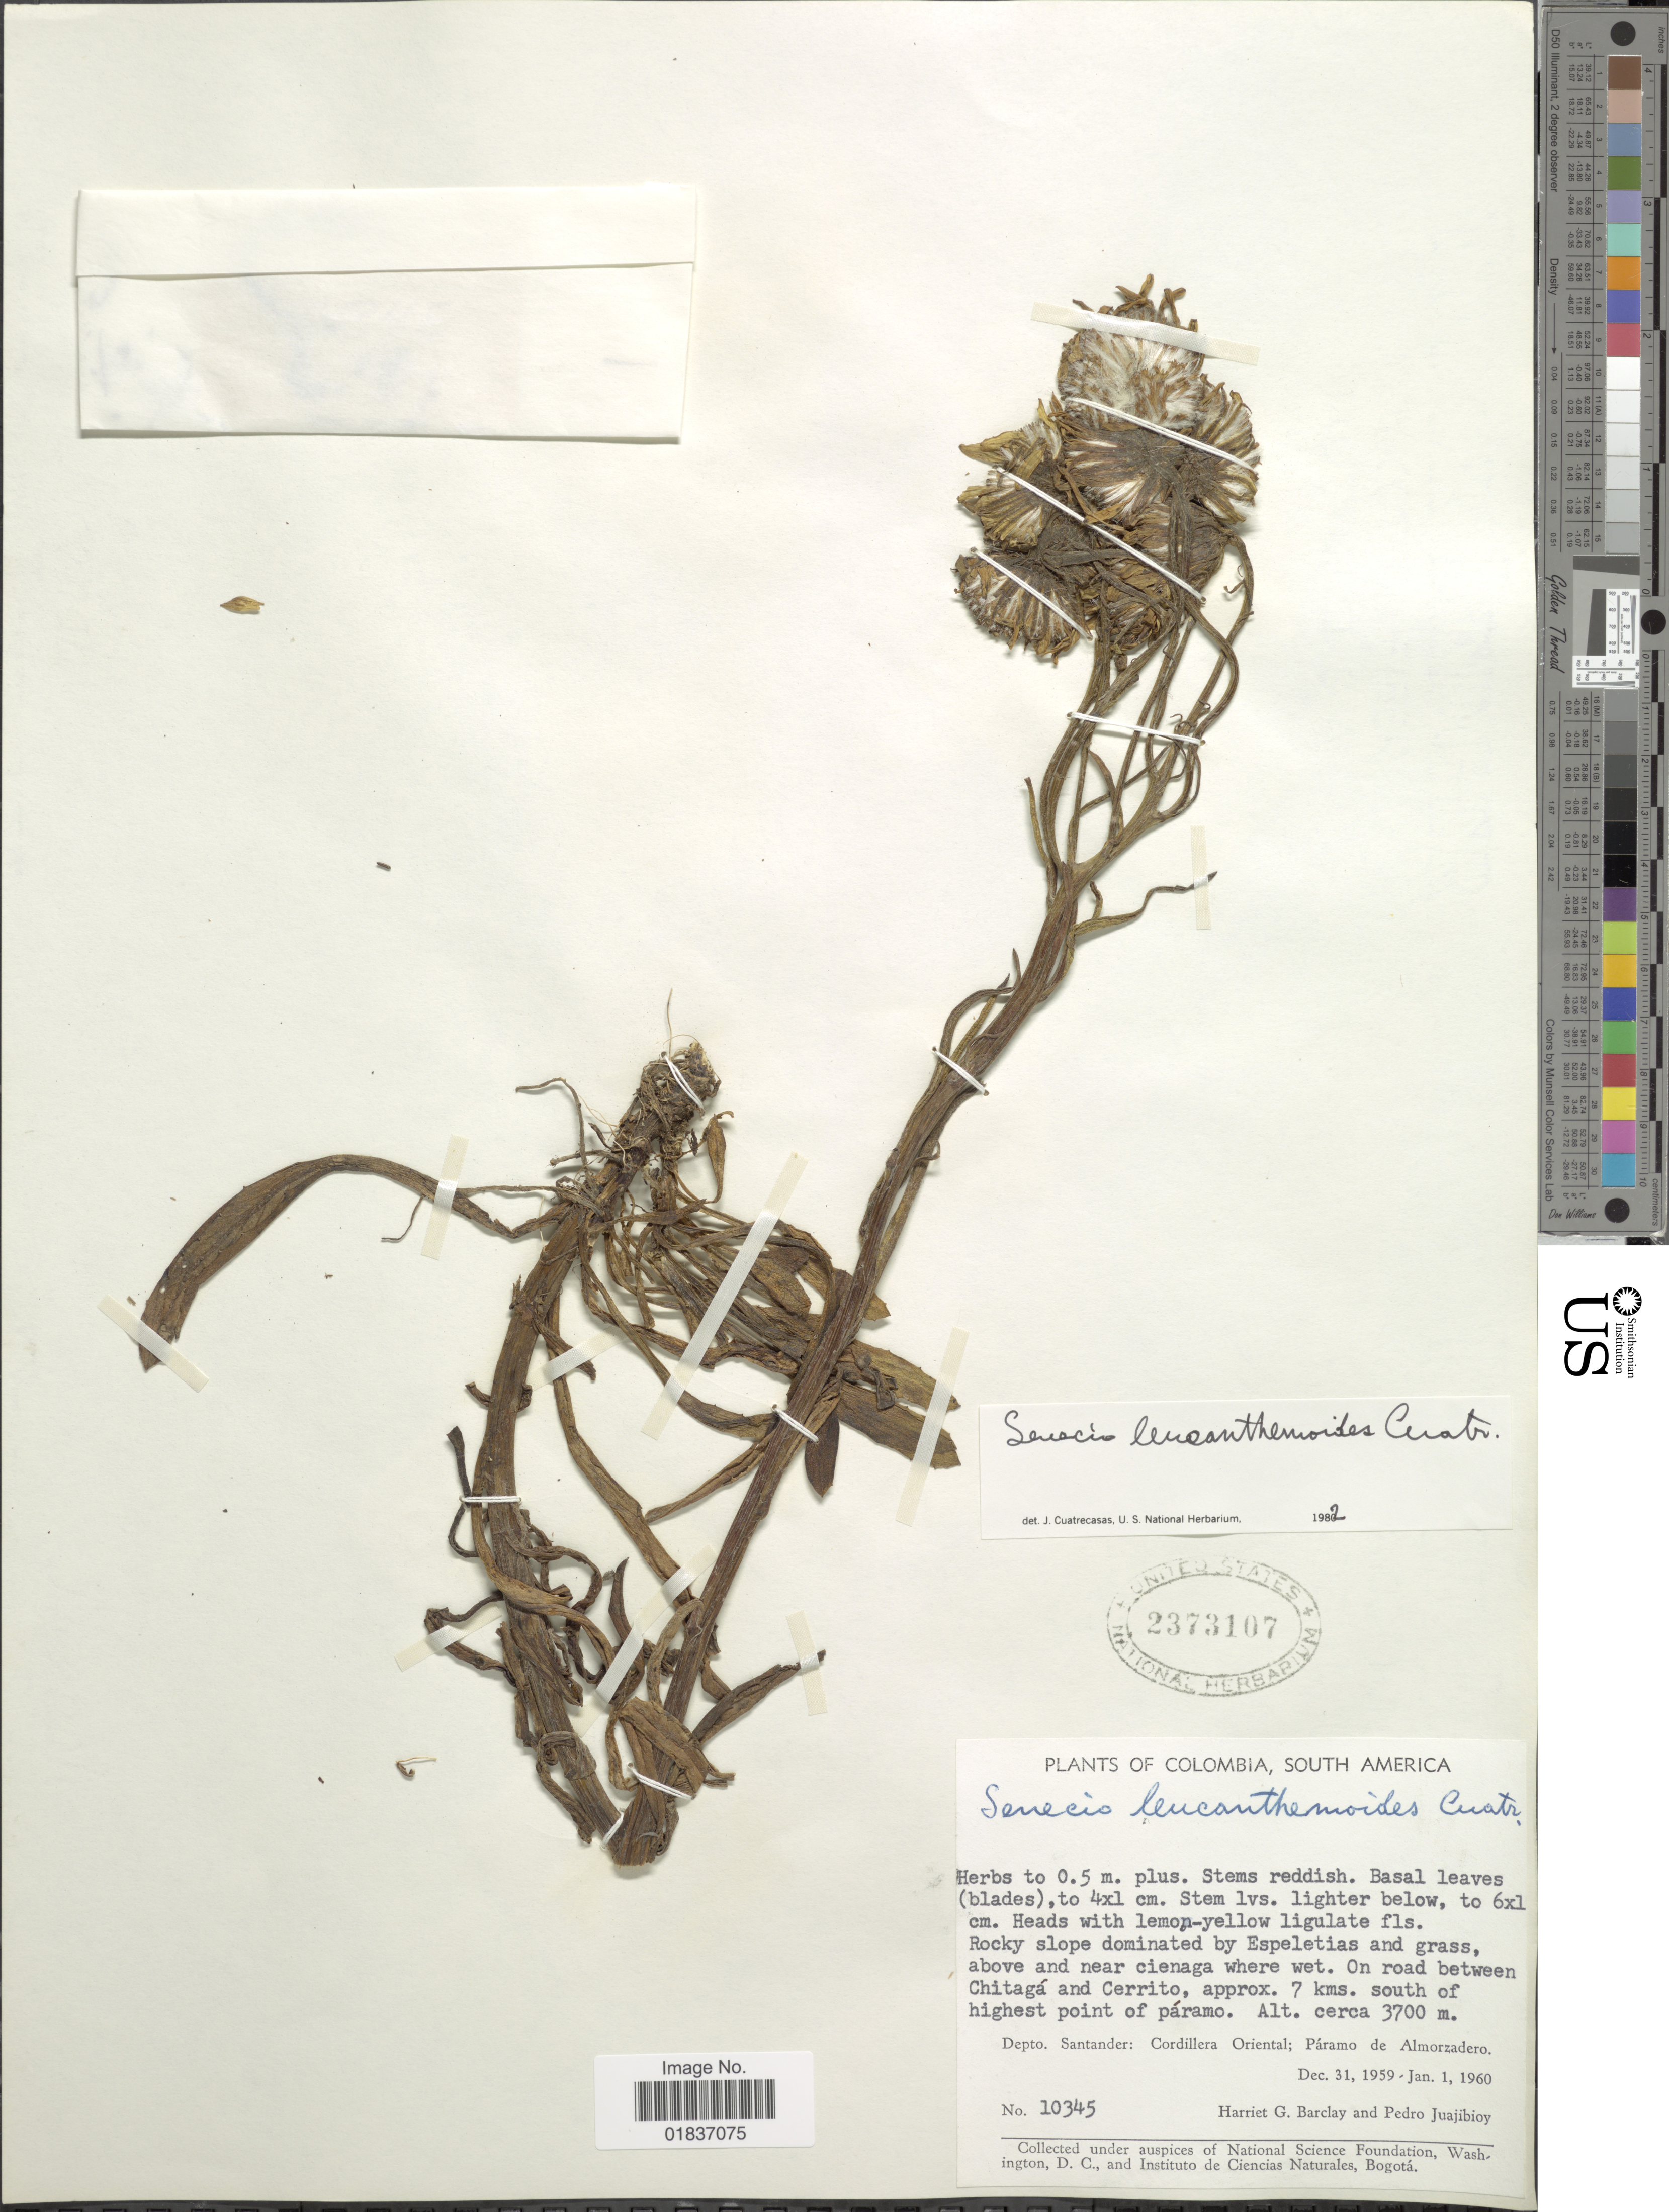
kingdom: Plantae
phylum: Tracheophyta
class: Magnoliopsida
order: Asterales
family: Asteraceae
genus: Senecio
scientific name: Senecio leucanthemioides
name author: Cuatrec.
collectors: H. G. Barclay & P. Juajibioy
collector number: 10345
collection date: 1960-01-01/1960-12-31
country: Colombia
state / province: Santander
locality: Depto. Santander: Cordillera Oriental; Paramo de Almorzadero. On road between Chitaga and Cerrito, approx. 7 kms. souith of highest point of paramo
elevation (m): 3700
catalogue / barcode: US 2373107